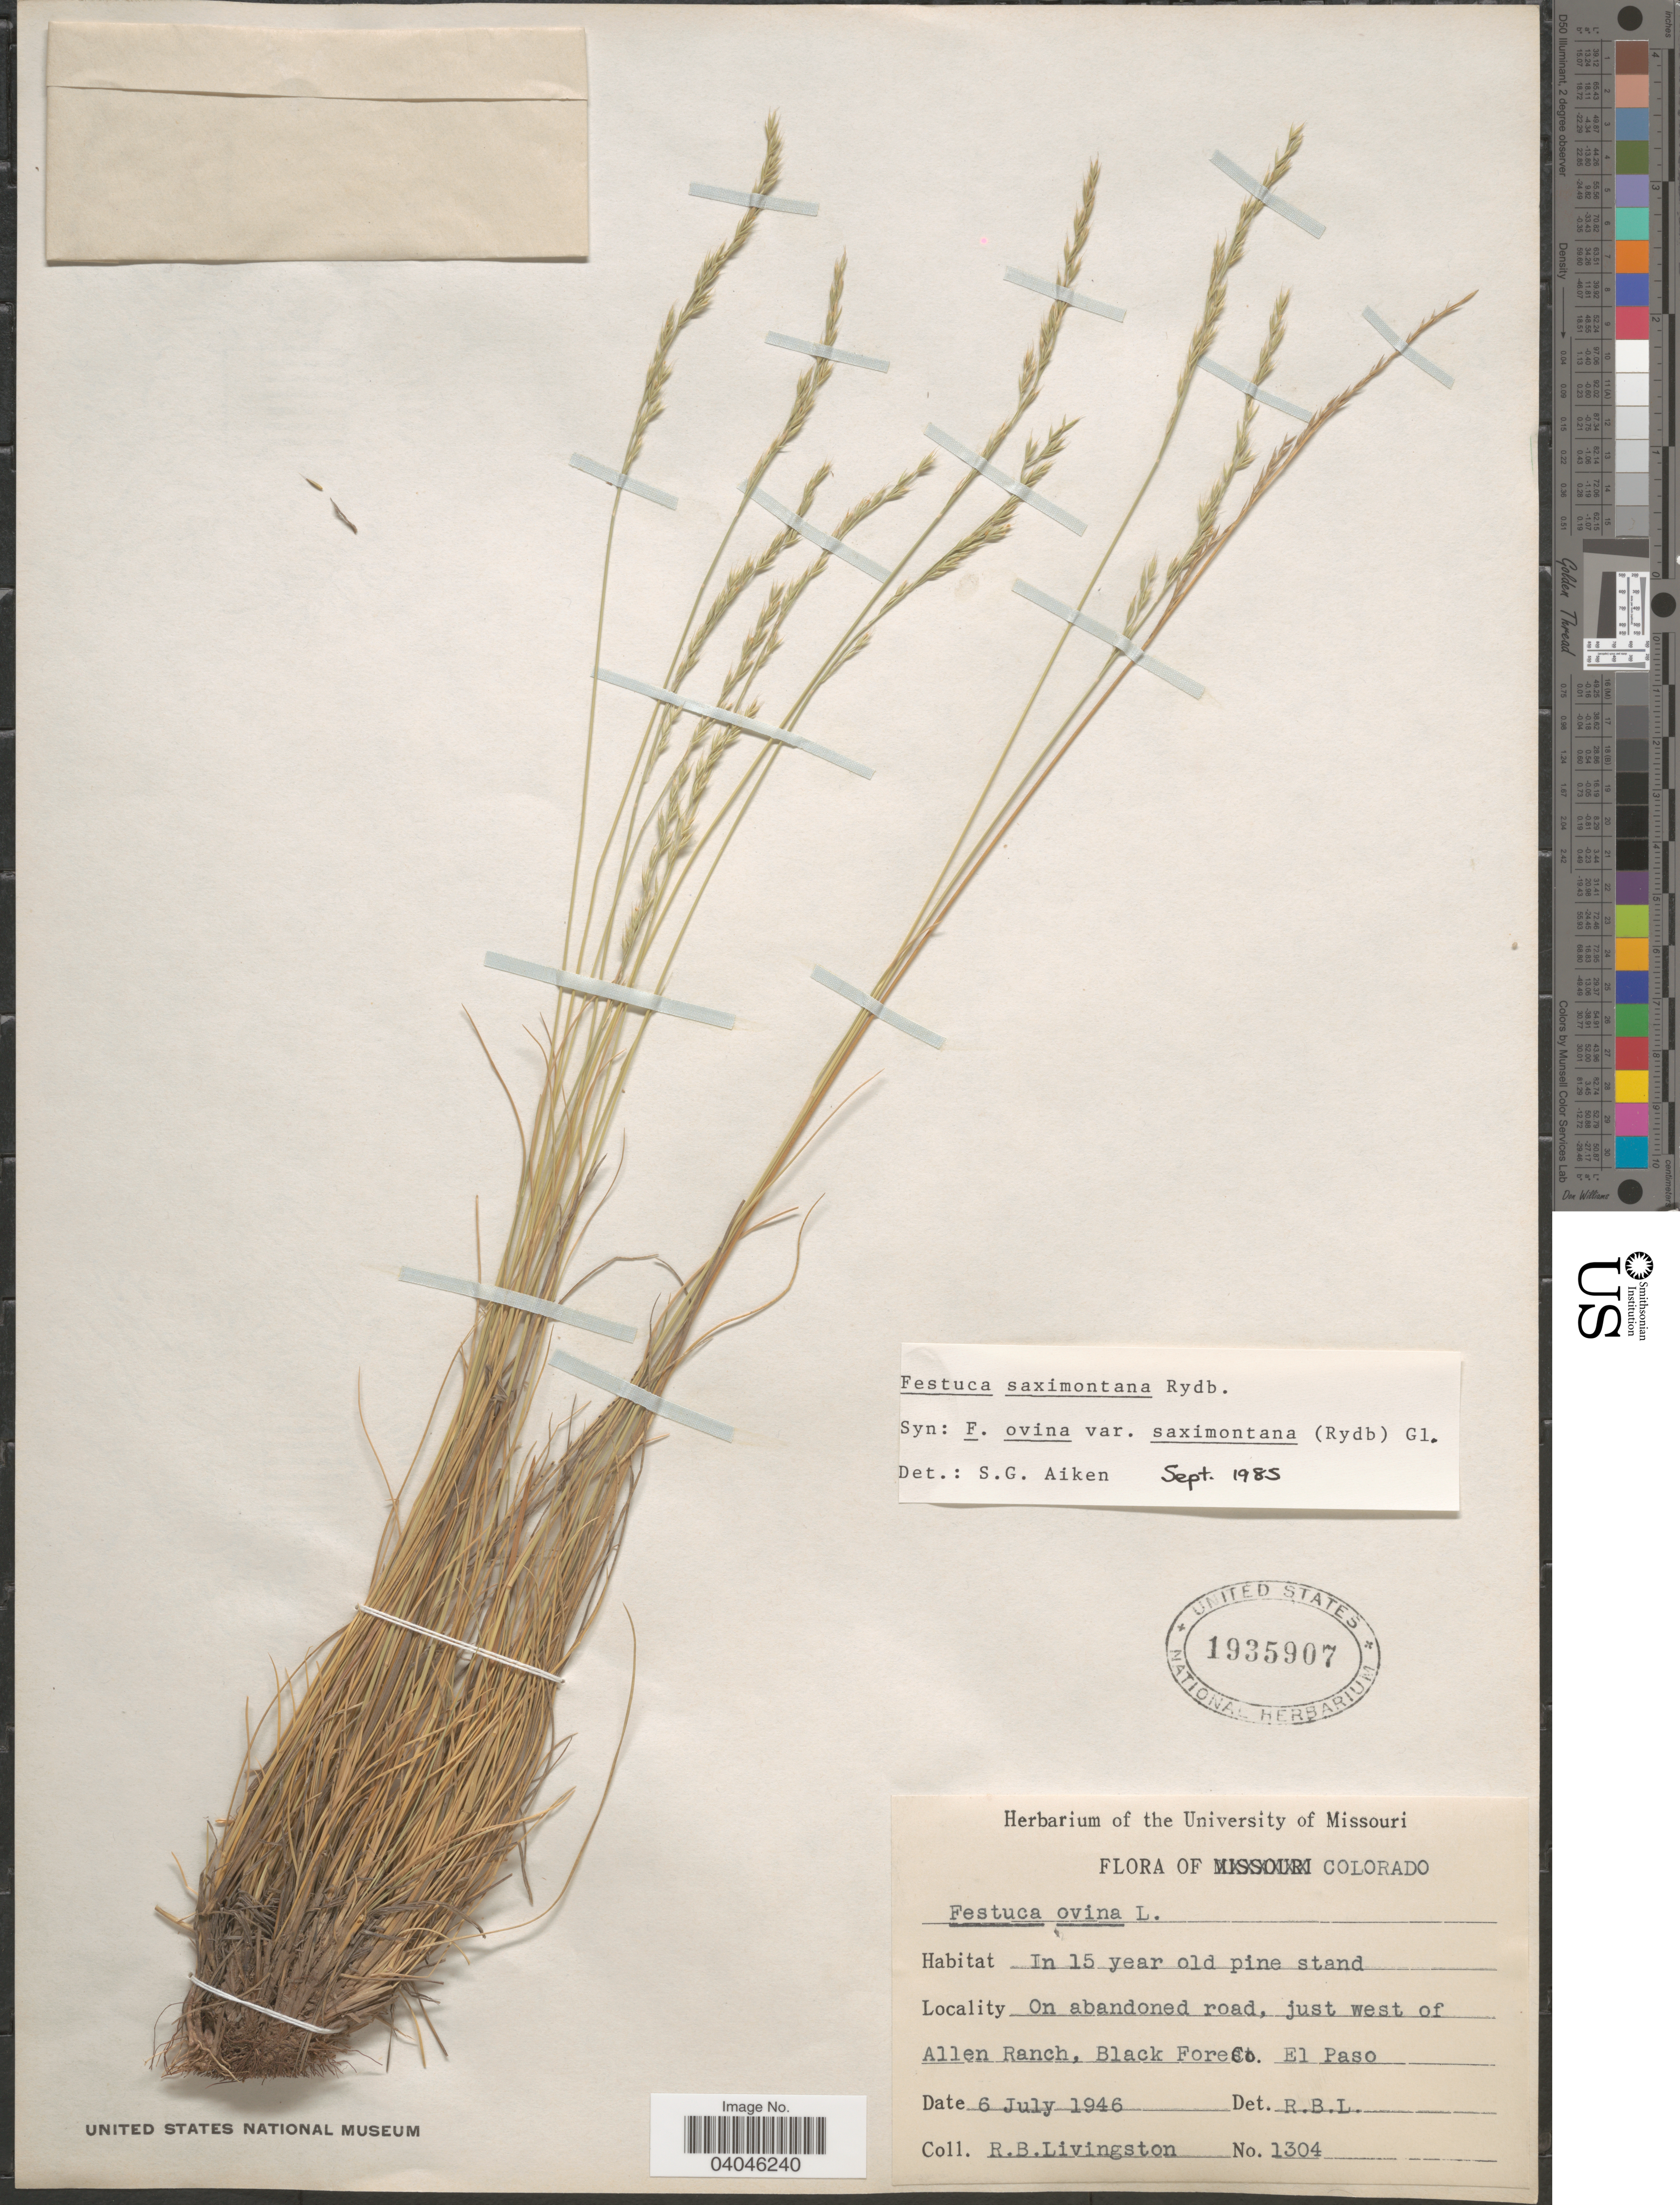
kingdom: Plantae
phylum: Tracheophyta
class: Liliopsida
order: Poales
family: Poaceae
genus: Festuca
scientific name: Festuca saximontana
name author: Rydb.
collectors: R. Livingston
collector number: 1304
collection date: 1946-07-06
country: United States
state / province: Colorado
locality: In 15 year old pine stand. On abandoned road, just west of Allen Ranch, Black Forest. El Paso.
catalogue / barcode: US 1935907